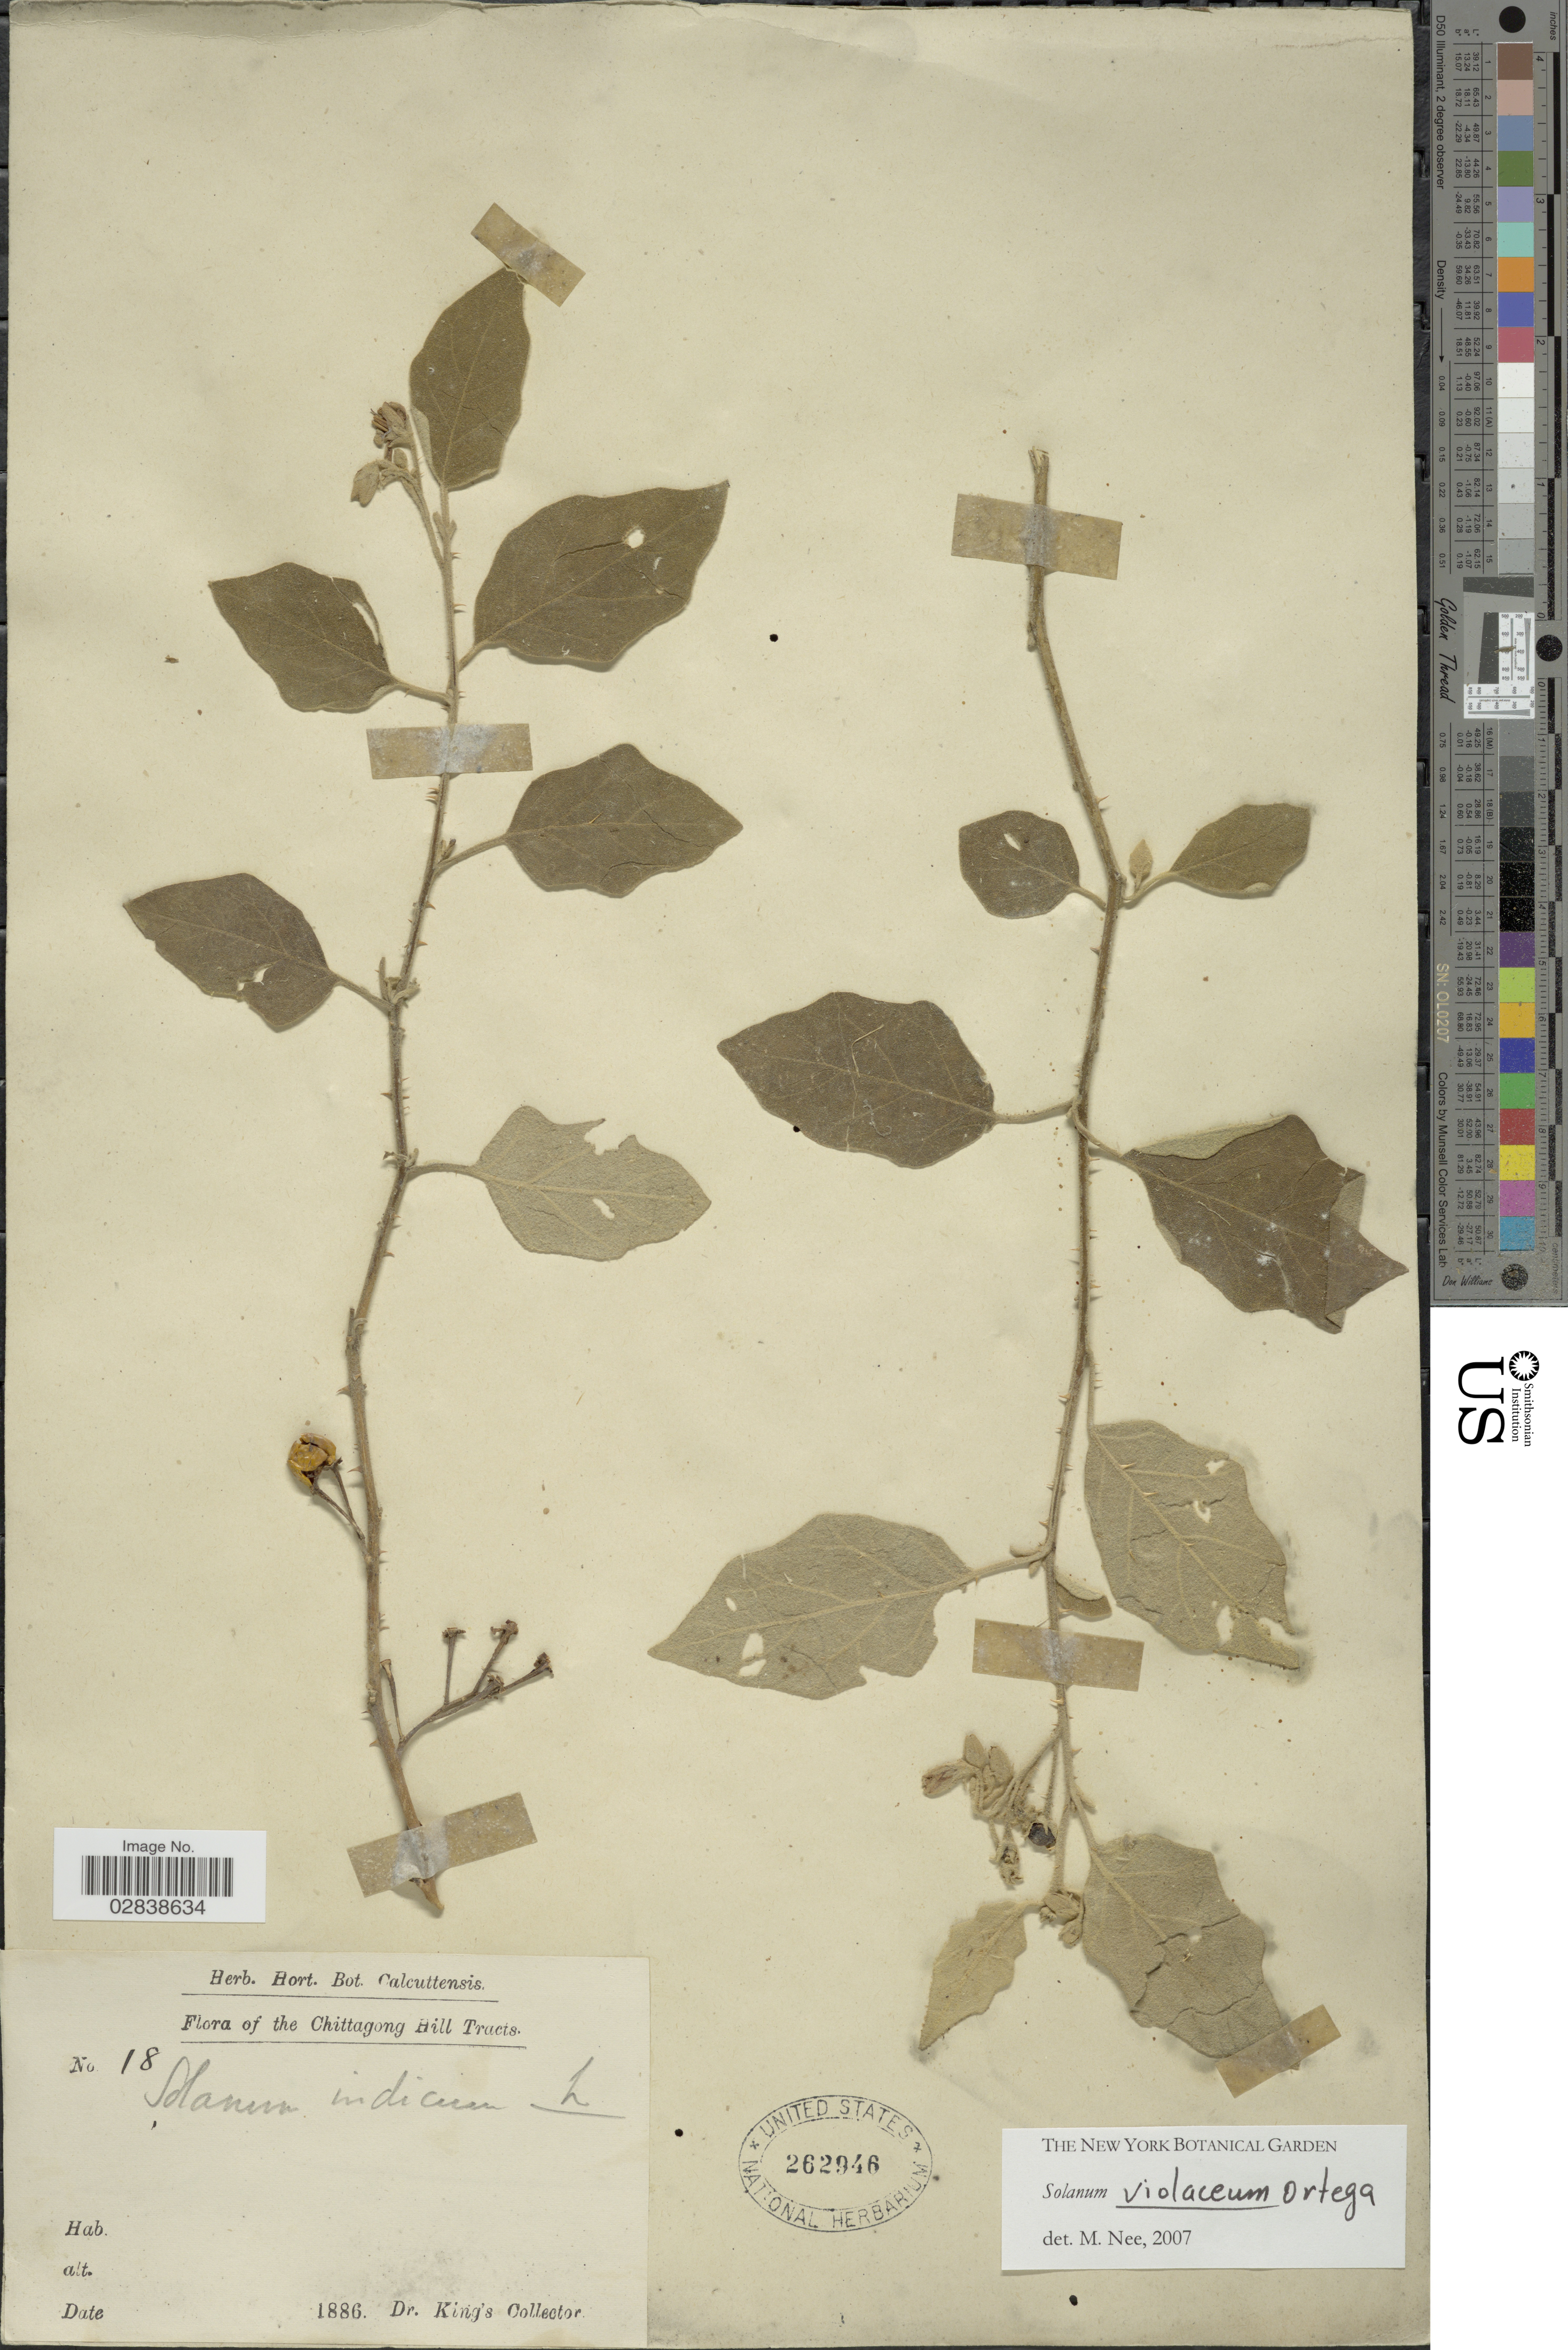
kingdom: Plantae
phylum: Tracheophyta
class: Magnoliopsida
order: Solanales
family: Solanaceae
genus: Solanum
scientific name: Solanum violaceum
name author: Ortega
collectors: Dr. King's collector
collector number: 18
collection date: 1886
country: India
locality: Chittagong Hill Tracts.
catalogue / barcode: US 262946